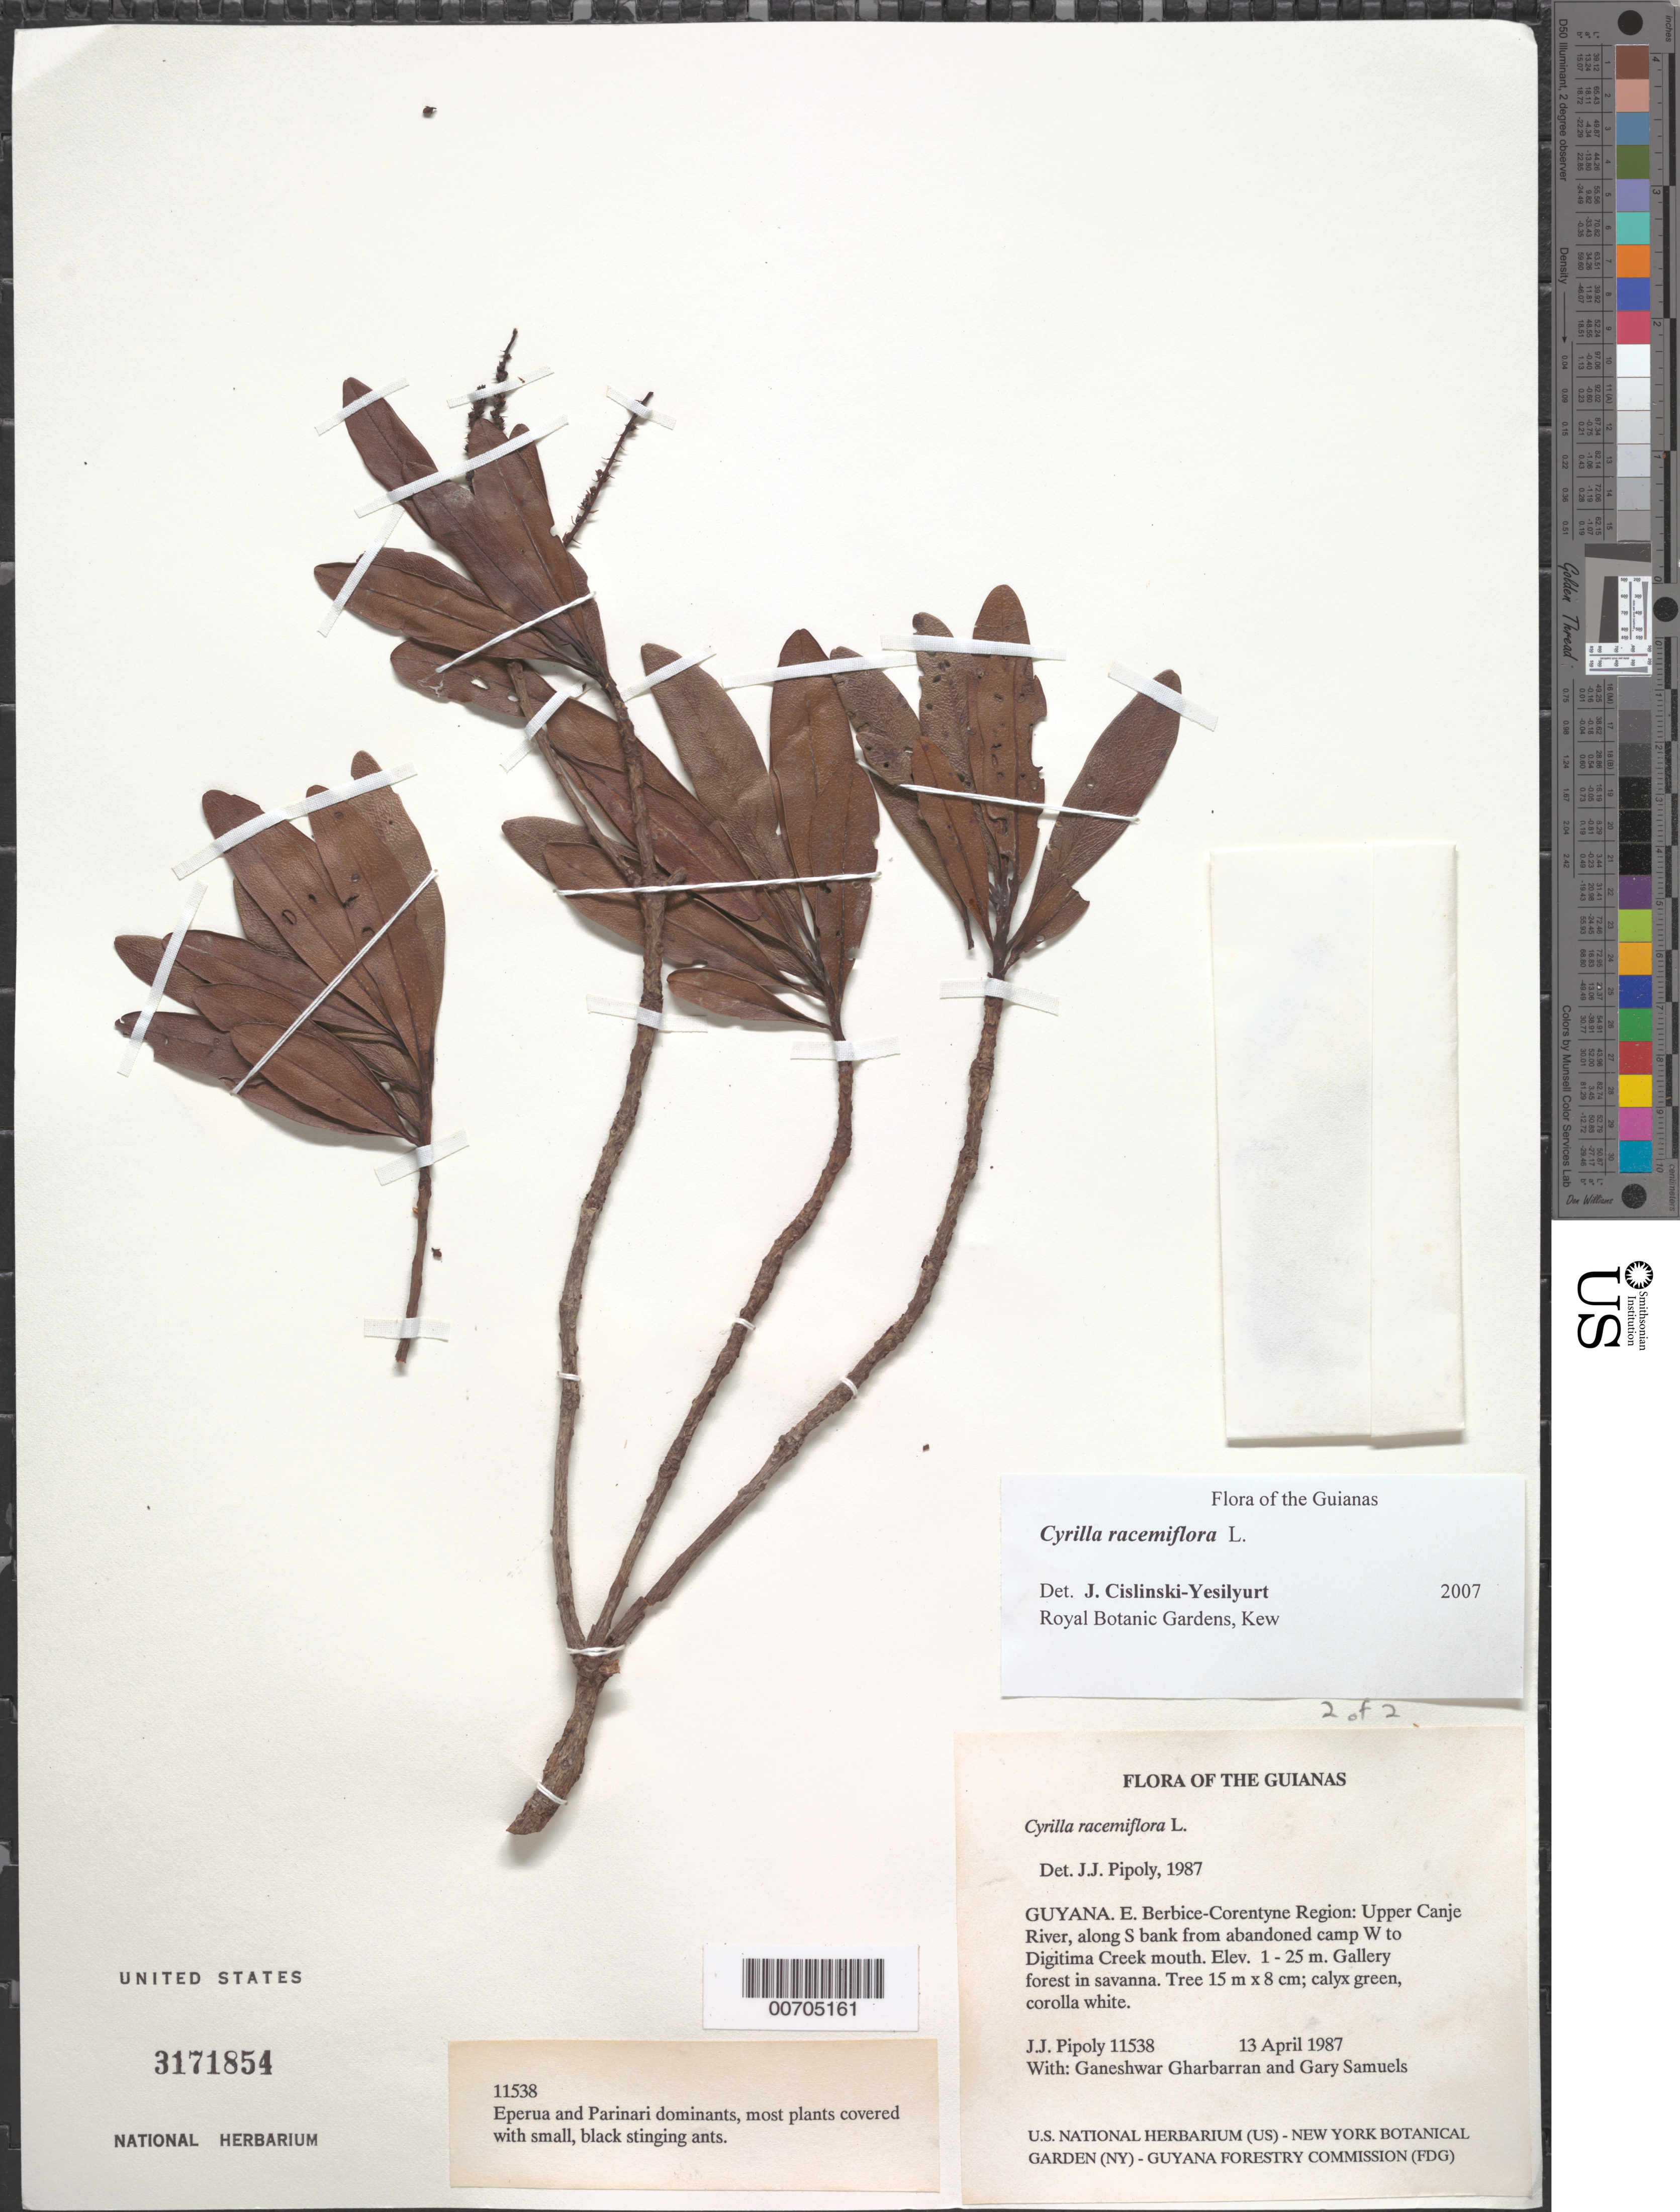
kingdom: Plantae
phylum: Tracheophyta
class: Magnoliopsida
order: Ericales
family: Cyrillaceae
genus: Cyrilla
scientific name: Cyrilla racemiflora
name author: L.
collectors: J. J. Pipoly, G. Gharbarran & G. Samuels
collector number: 11538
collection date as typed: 13 April 1987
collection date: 1987-04-13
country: Guyana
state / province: E. Berbice-Corentyne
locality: Upper Canje River, S bank from abandoned Amerindian logging camp W to Digitima Cr. mouth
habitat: Gallery forest in savanna; Eperua and Parinari dominants, most plants covered with small, black, stinging ants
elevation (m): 1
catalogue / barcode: US 3171854